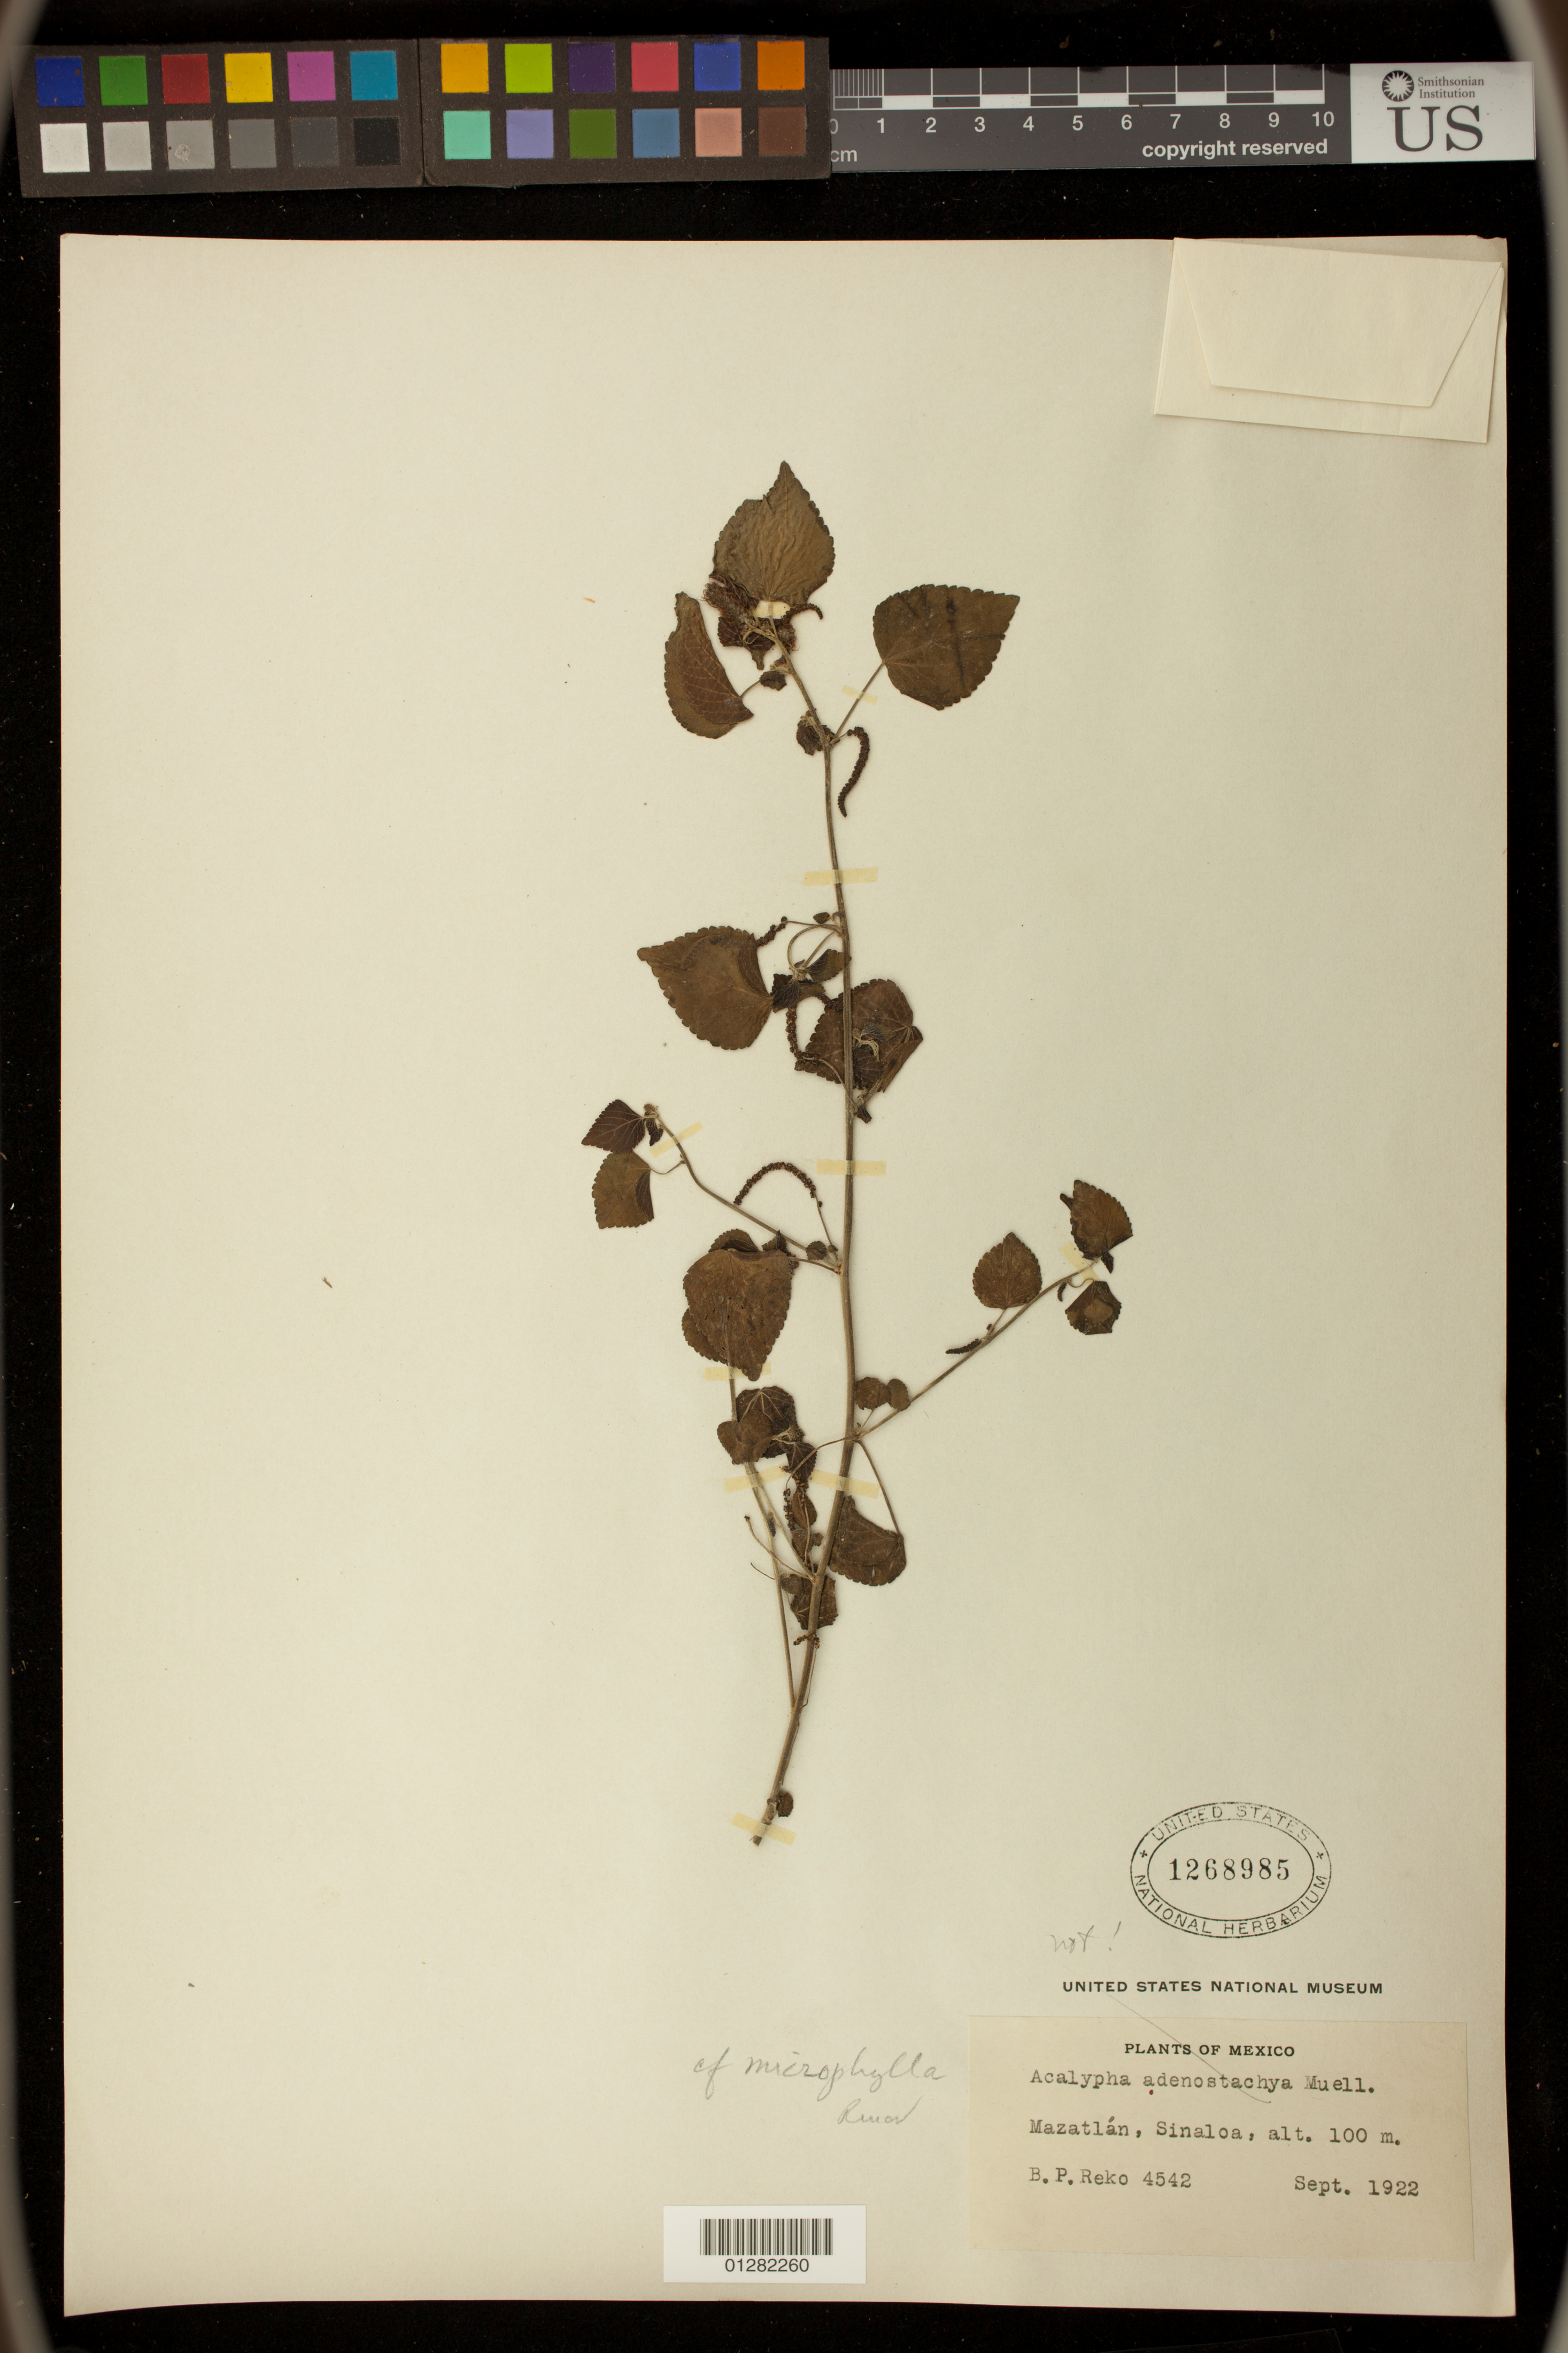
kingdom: Plantae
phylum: Tracheophyta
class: Magnoliopsida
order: Malpighiales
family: Euphorbiaceae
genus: Acalypha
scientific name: Acalypha microphylla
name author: Klotzsch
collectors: F. W. Pennell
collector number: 4542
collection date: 1922-09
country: Mexico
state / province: Sinaloa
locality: Mazatlan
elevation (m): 100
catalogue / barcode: US 1268985